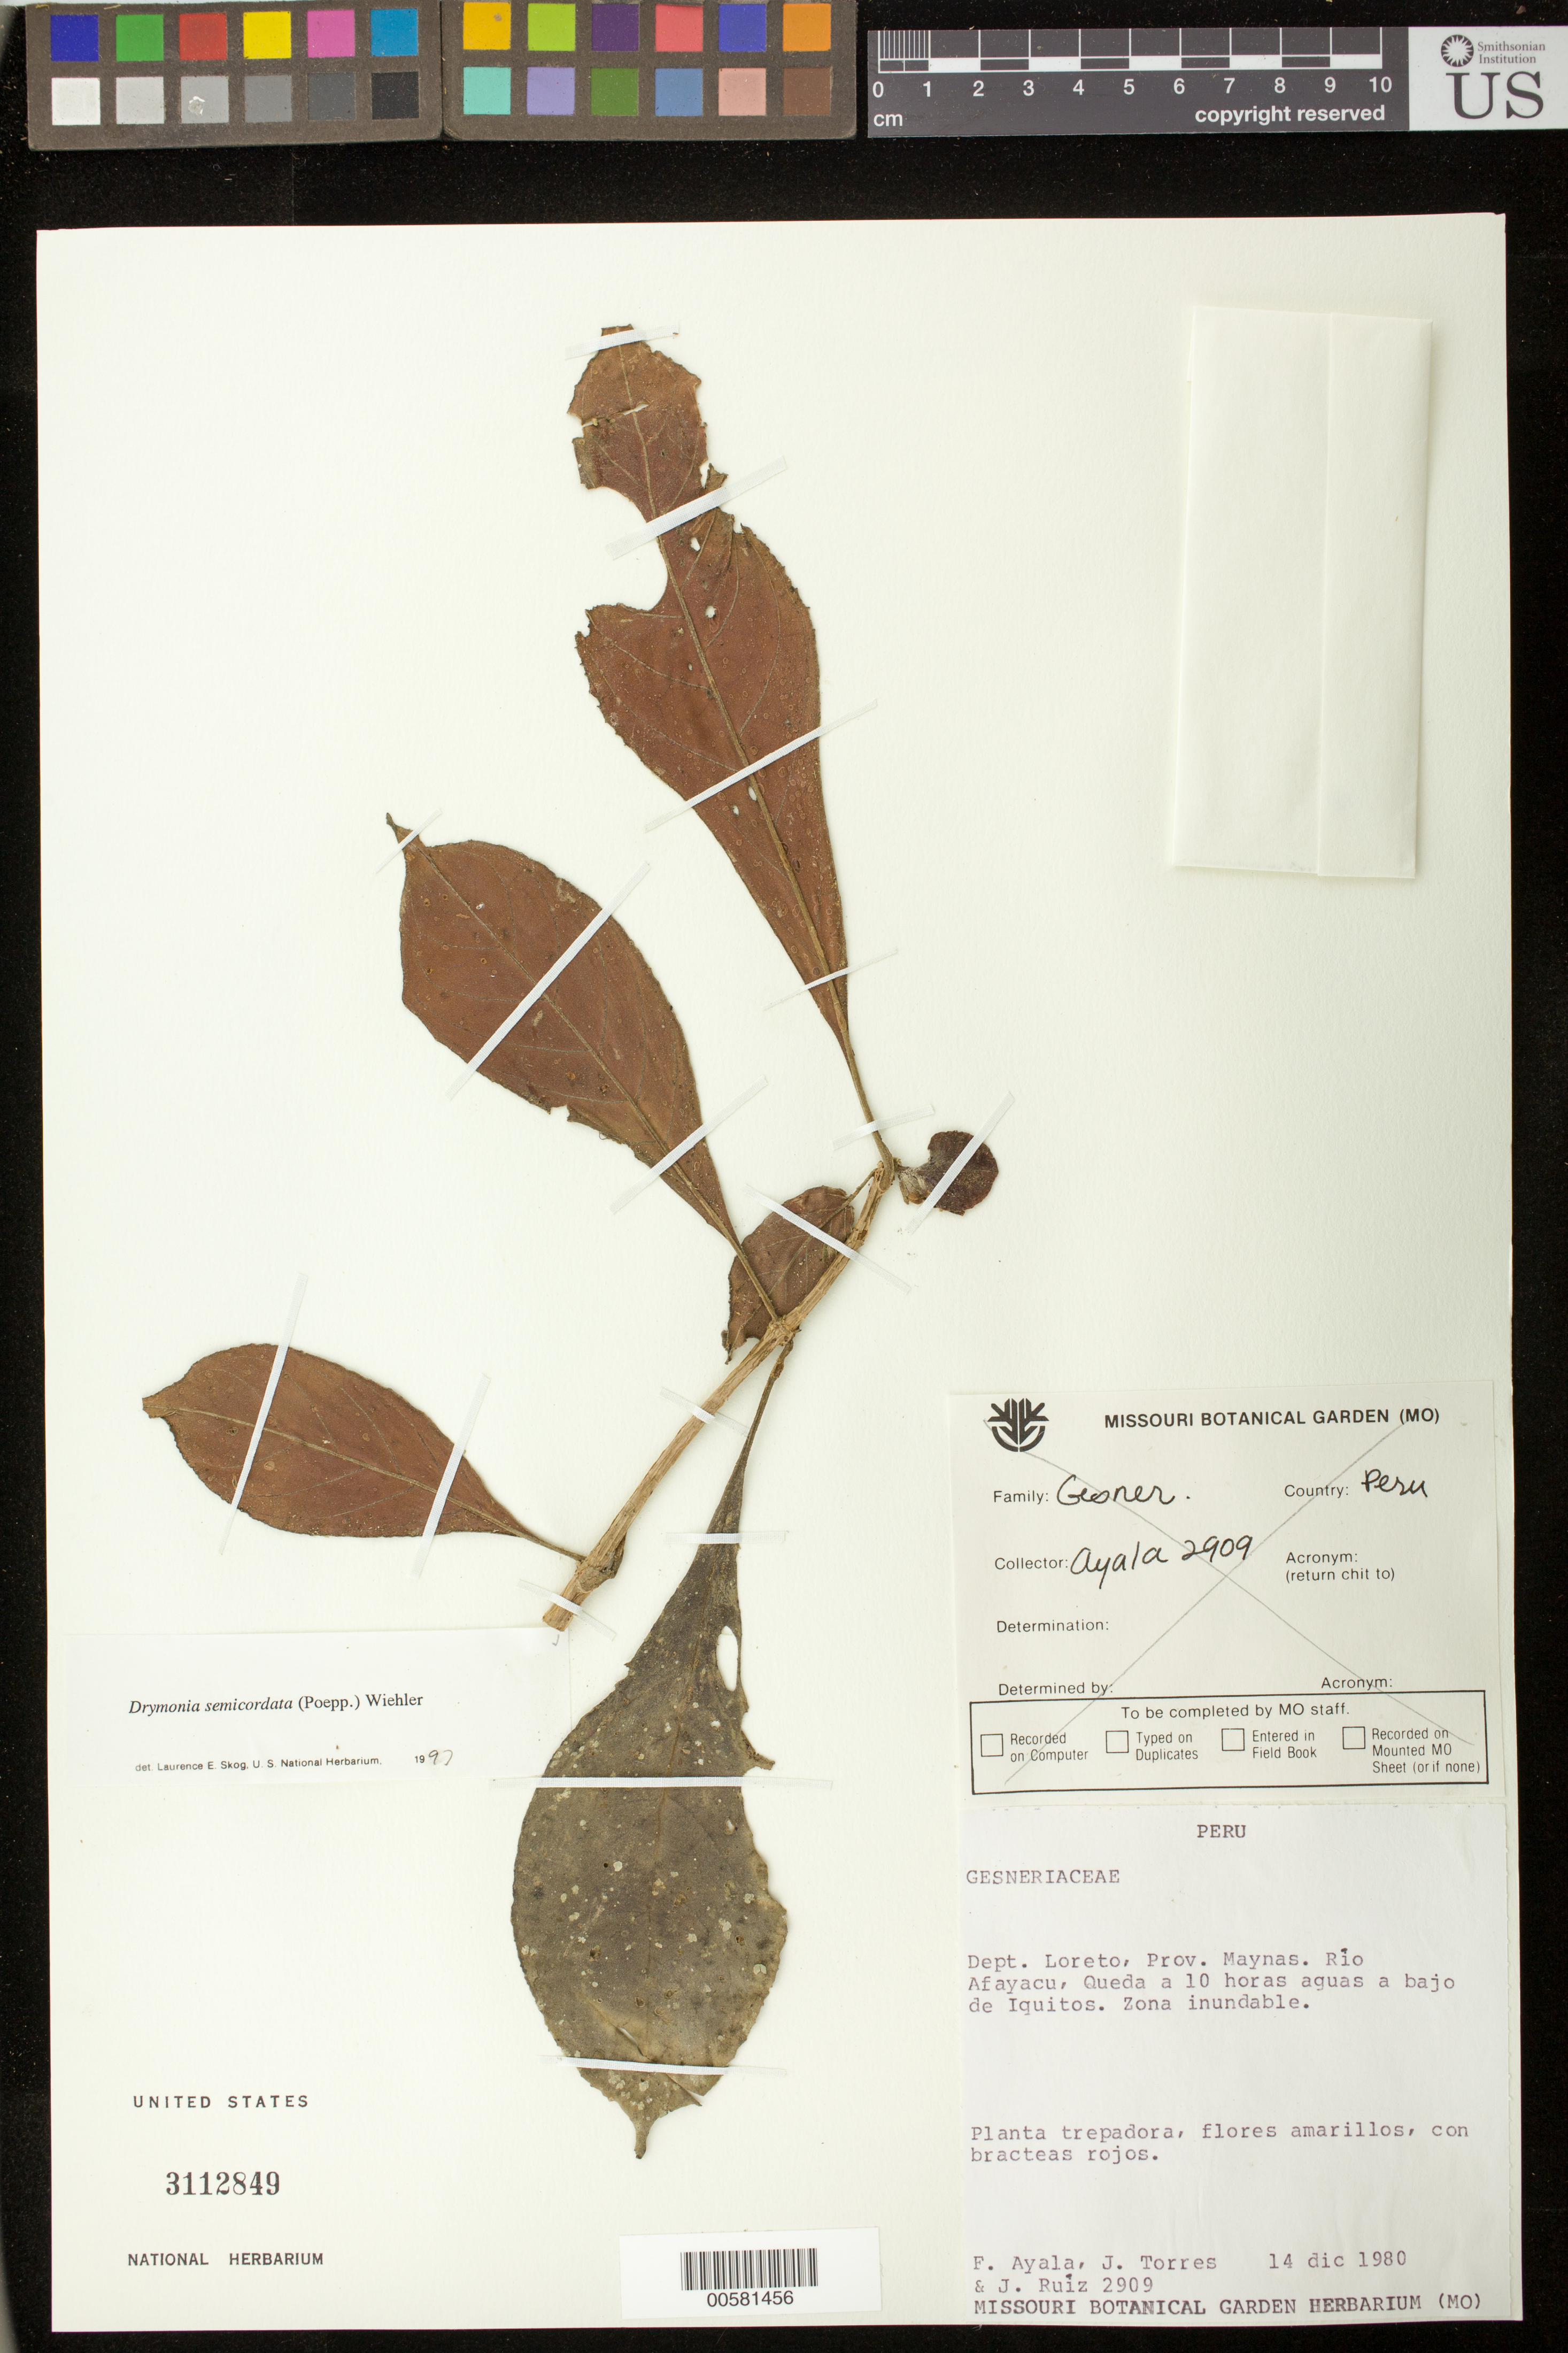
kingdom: Plantae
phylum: Tracheophyta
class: Magnoliopsida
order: Lamiales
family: Gesneriaceae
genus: Drymonia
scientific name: Drymonia semicordata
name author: (Poepp.) Wiehler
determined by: Skog, Laurence E.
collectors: F. Ayala F., J. Torres & J. Ruiz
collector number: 2909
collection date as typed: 14 Dec 1980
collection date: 1980-12-14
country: Peru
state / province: Loreto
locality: Prov. Maynas; Río Afayacu, Queda a 10 horas aguas a bajo de Iquitos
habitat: Zona inundable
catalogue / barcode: US 3112849